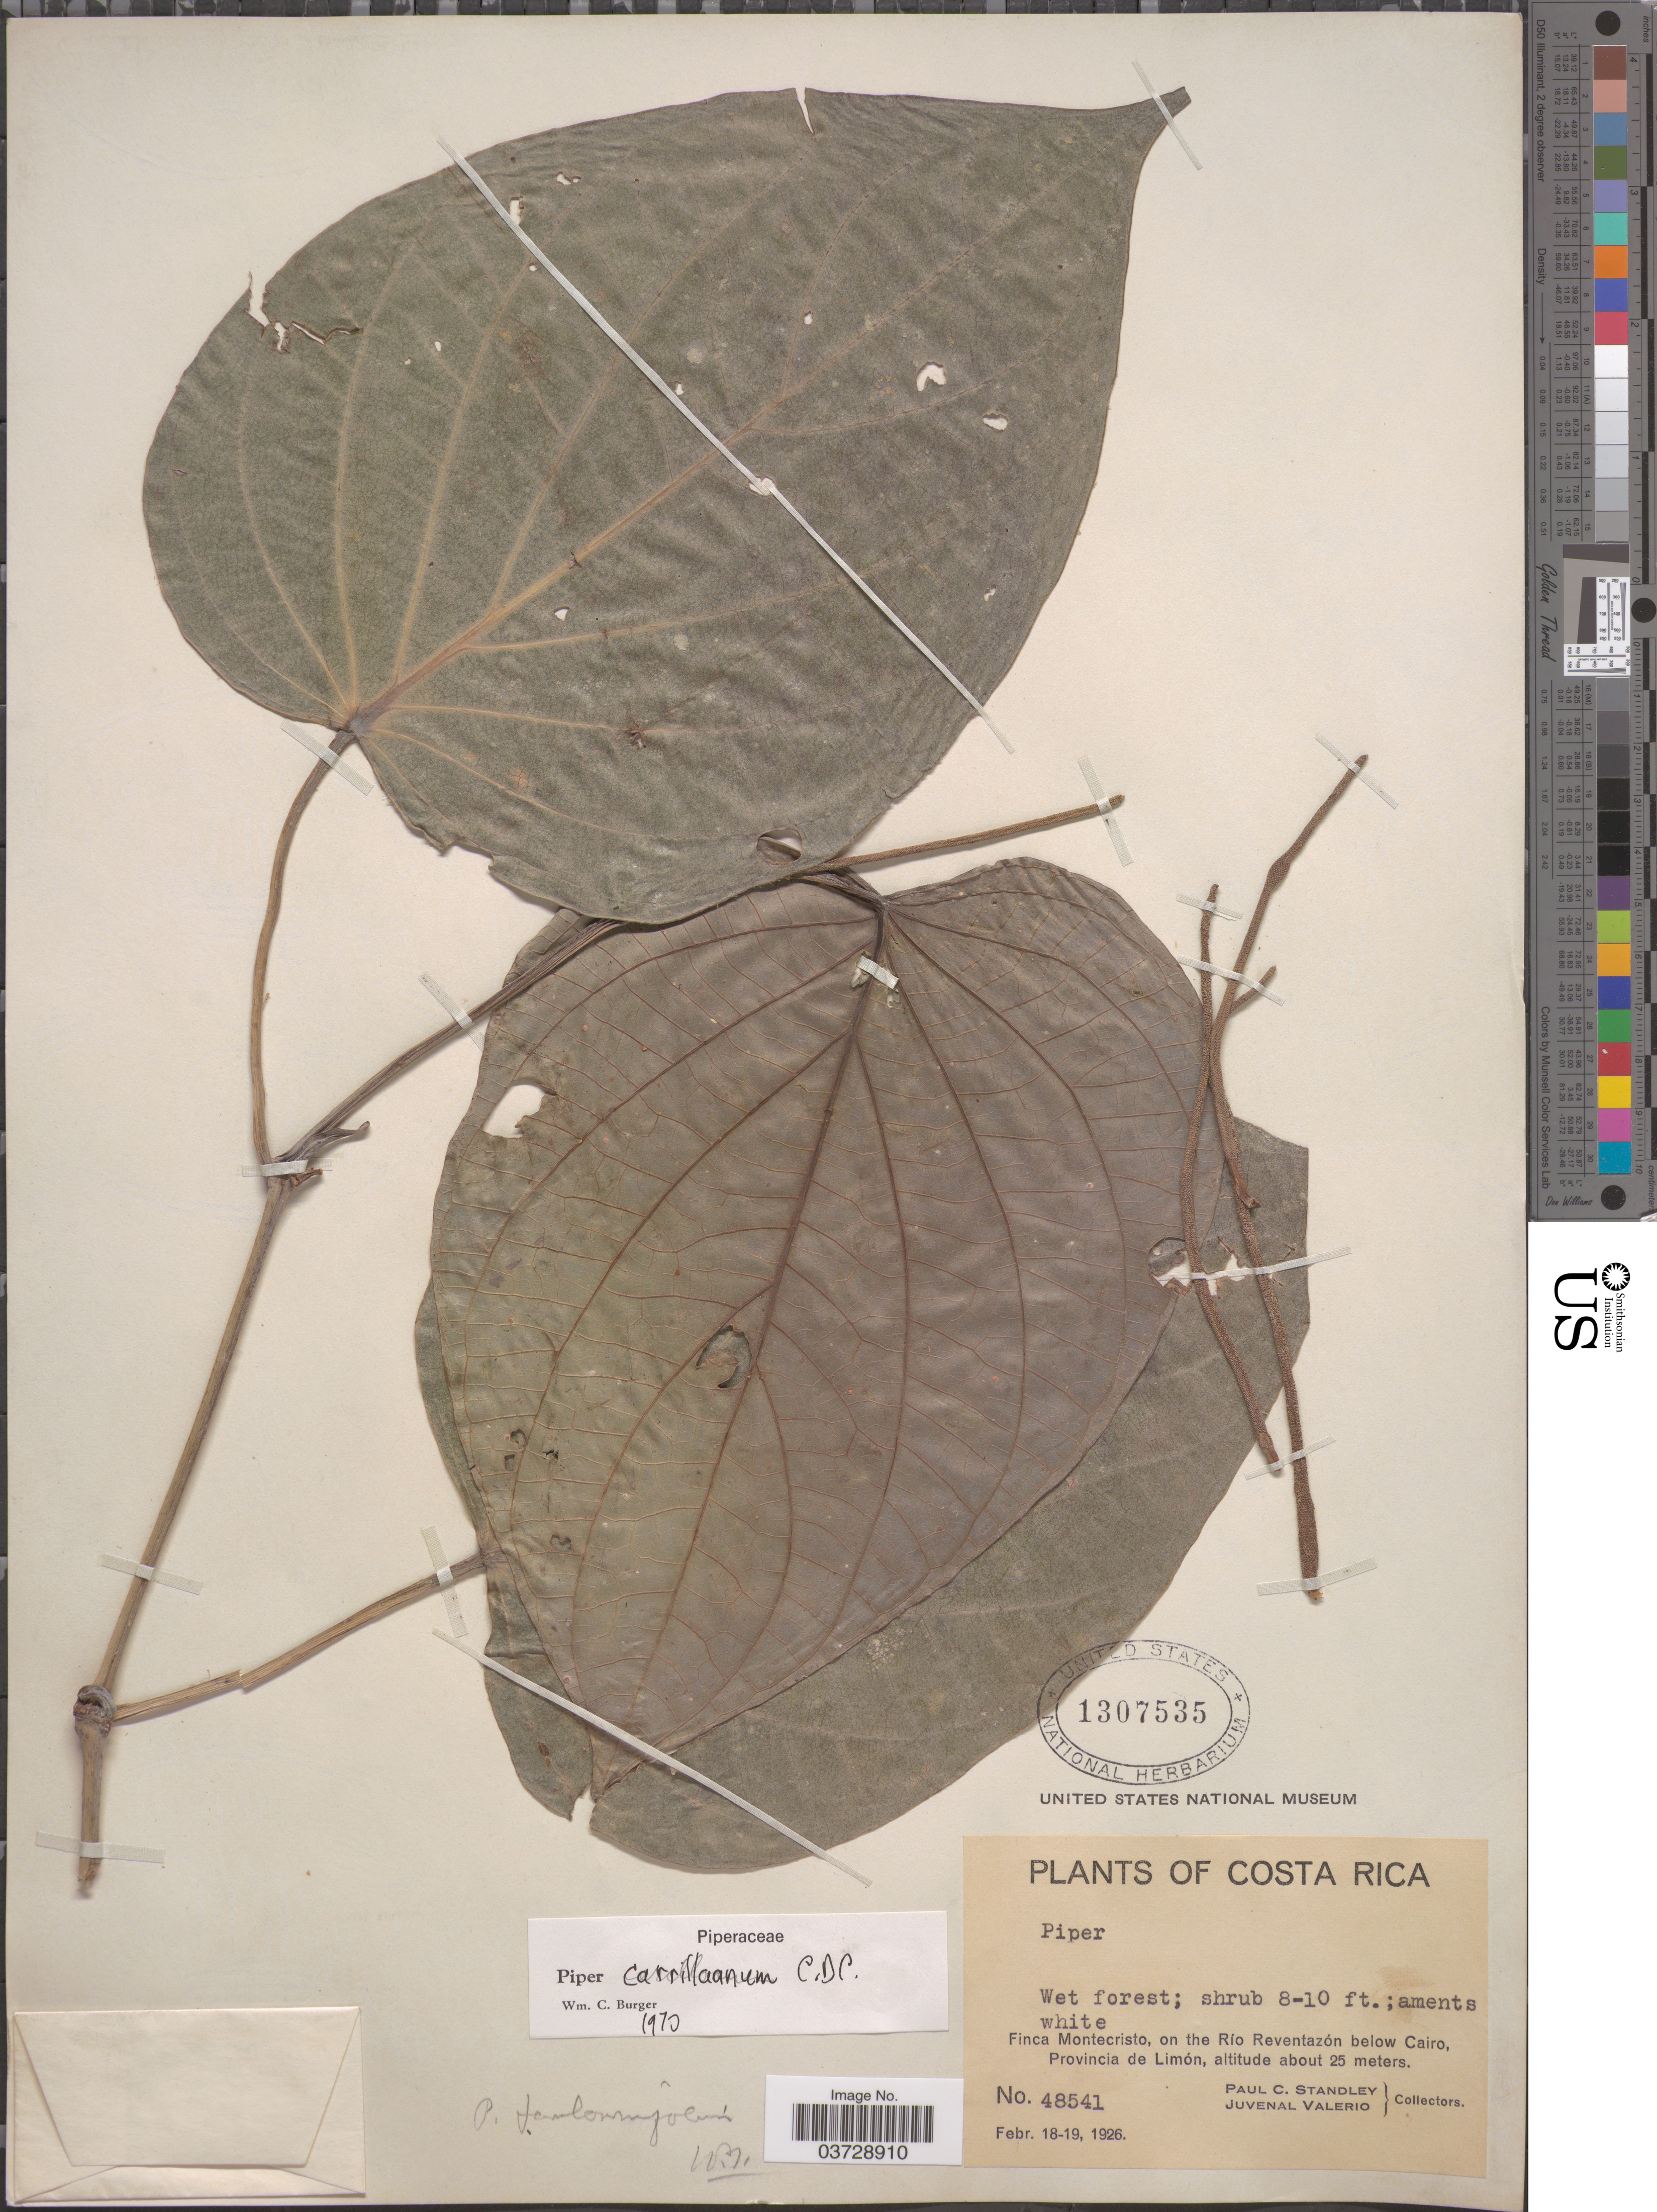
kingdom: Plantae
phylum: Tracheophyta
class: Magnoliopsida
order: Piperales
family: Piperaceae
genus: Piper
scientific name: Piper carrilloanum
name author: C. DC.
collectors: P. C. Standley & J. Valerio R.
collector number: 48541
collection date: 1926-02-18/1926-02-19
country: Costa Rica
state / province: Limón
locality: Finca Montecristo, on the Río Reventazón below Cairo.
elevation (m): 25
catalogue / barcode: US 1307535